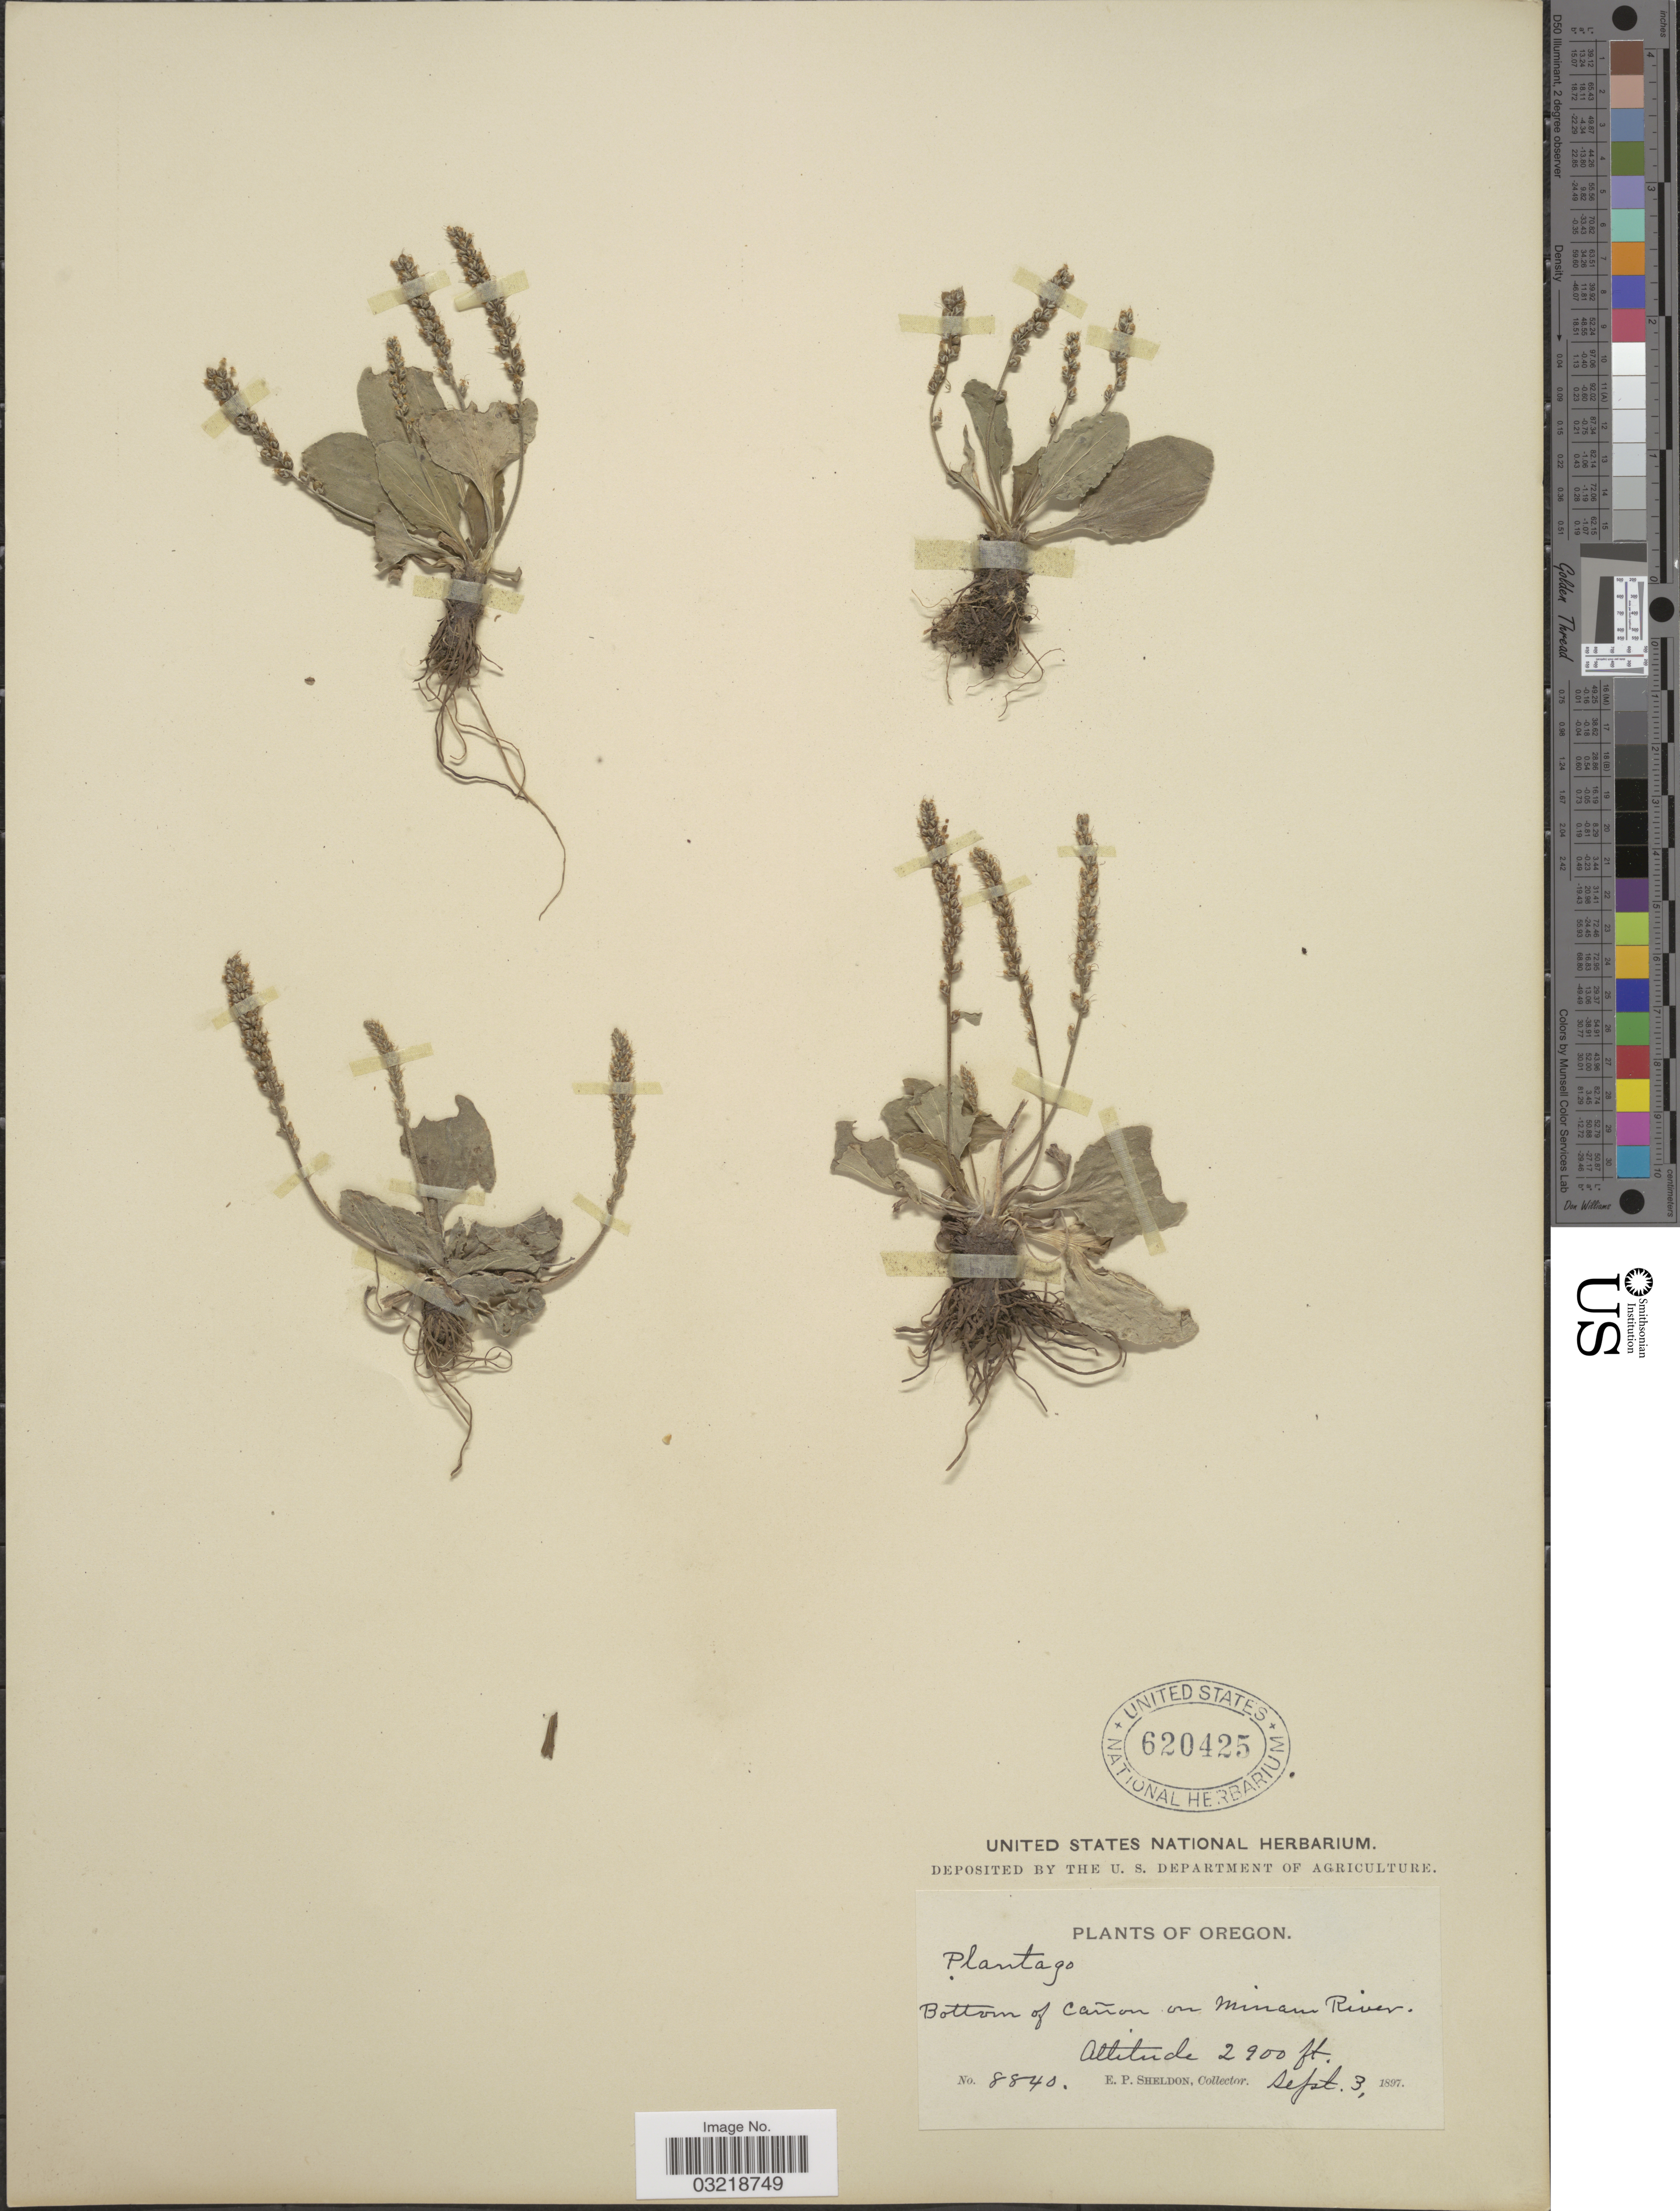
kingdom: Plantae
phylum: Tracheophyta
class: Magnoliopsida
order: Lamiales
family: Plantaginaceae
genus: Plantago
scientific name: Plantago major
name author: L.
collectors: E. P. Sheldon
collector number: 8840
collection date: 1897-09-03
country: United States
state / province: Oregon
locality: Bottom of Cañon on Minam River.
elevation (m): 884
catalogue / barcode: US 620425